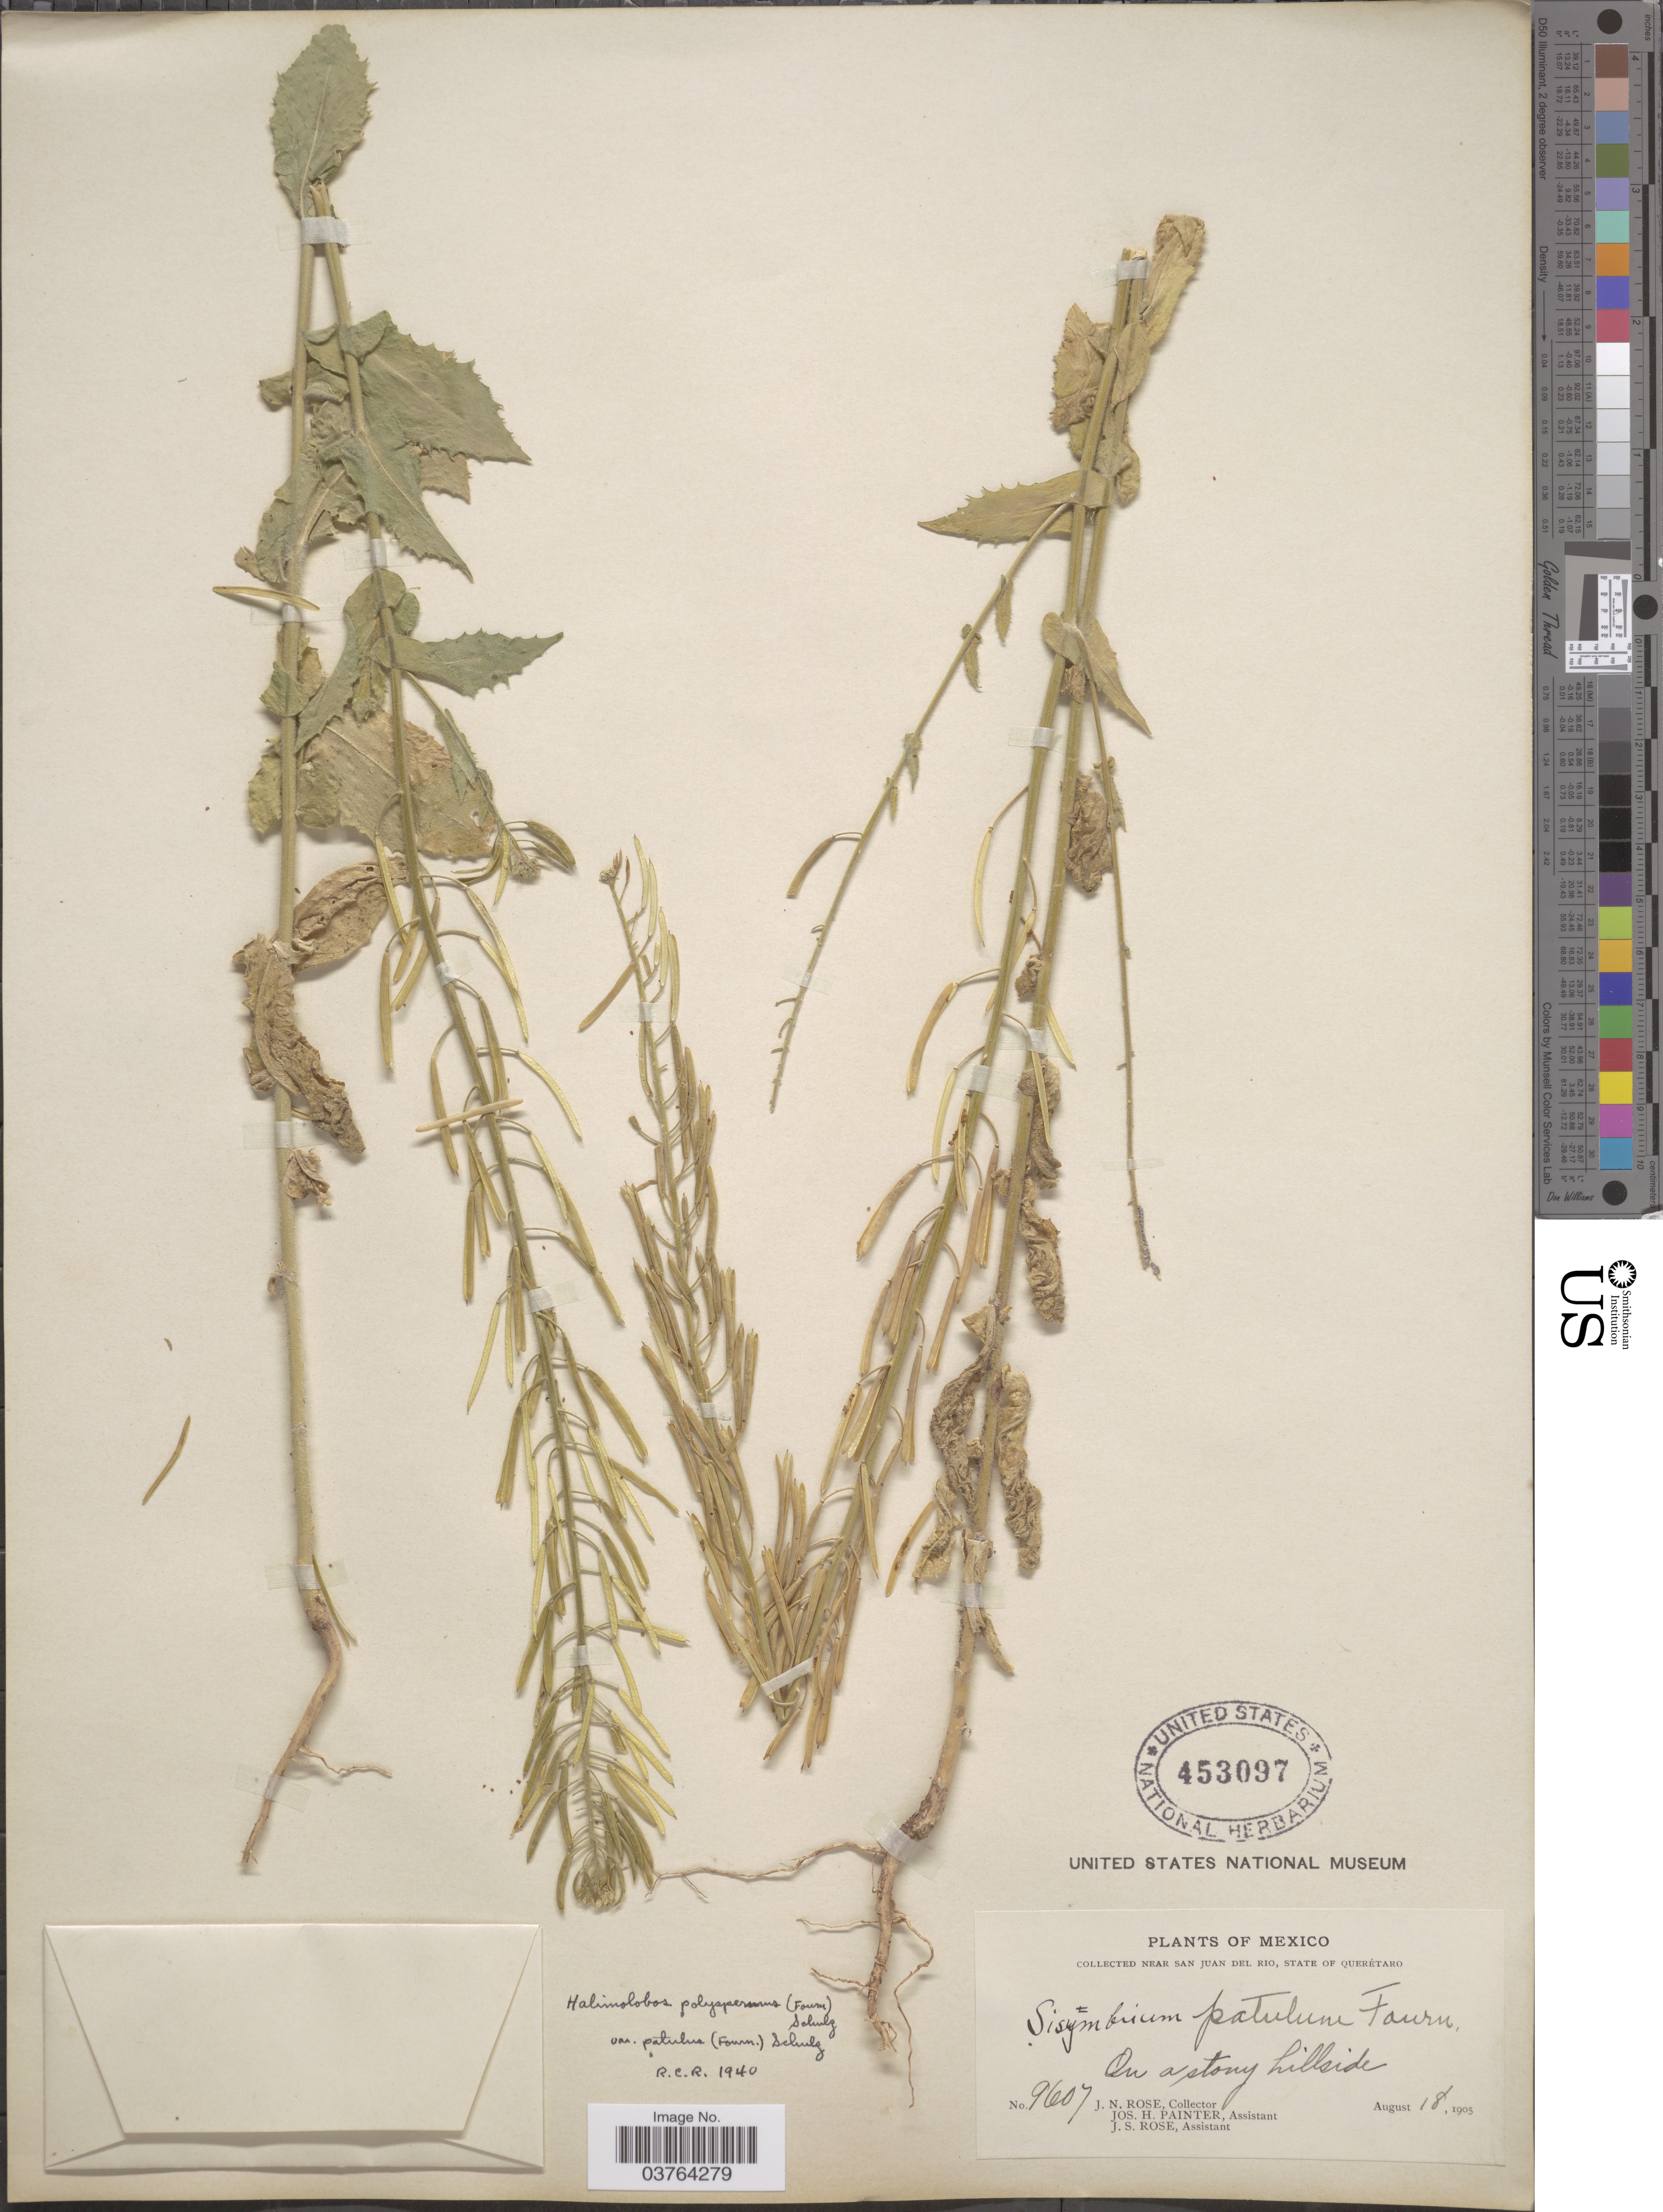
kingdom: Plantae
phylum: Tracheophyta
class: Magnoliopsida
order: Brassicales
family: Brassicaceae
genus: Halimolobos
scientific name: Halimolobos polyspermus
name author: O.E. Schulz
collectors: J. N. Rose, J. H. Painter & J. S. Rose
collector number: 9607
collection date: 1905-08-18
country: Mexico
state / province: Querétaro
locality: Near San Juan del Rio.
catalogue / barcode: US 453097